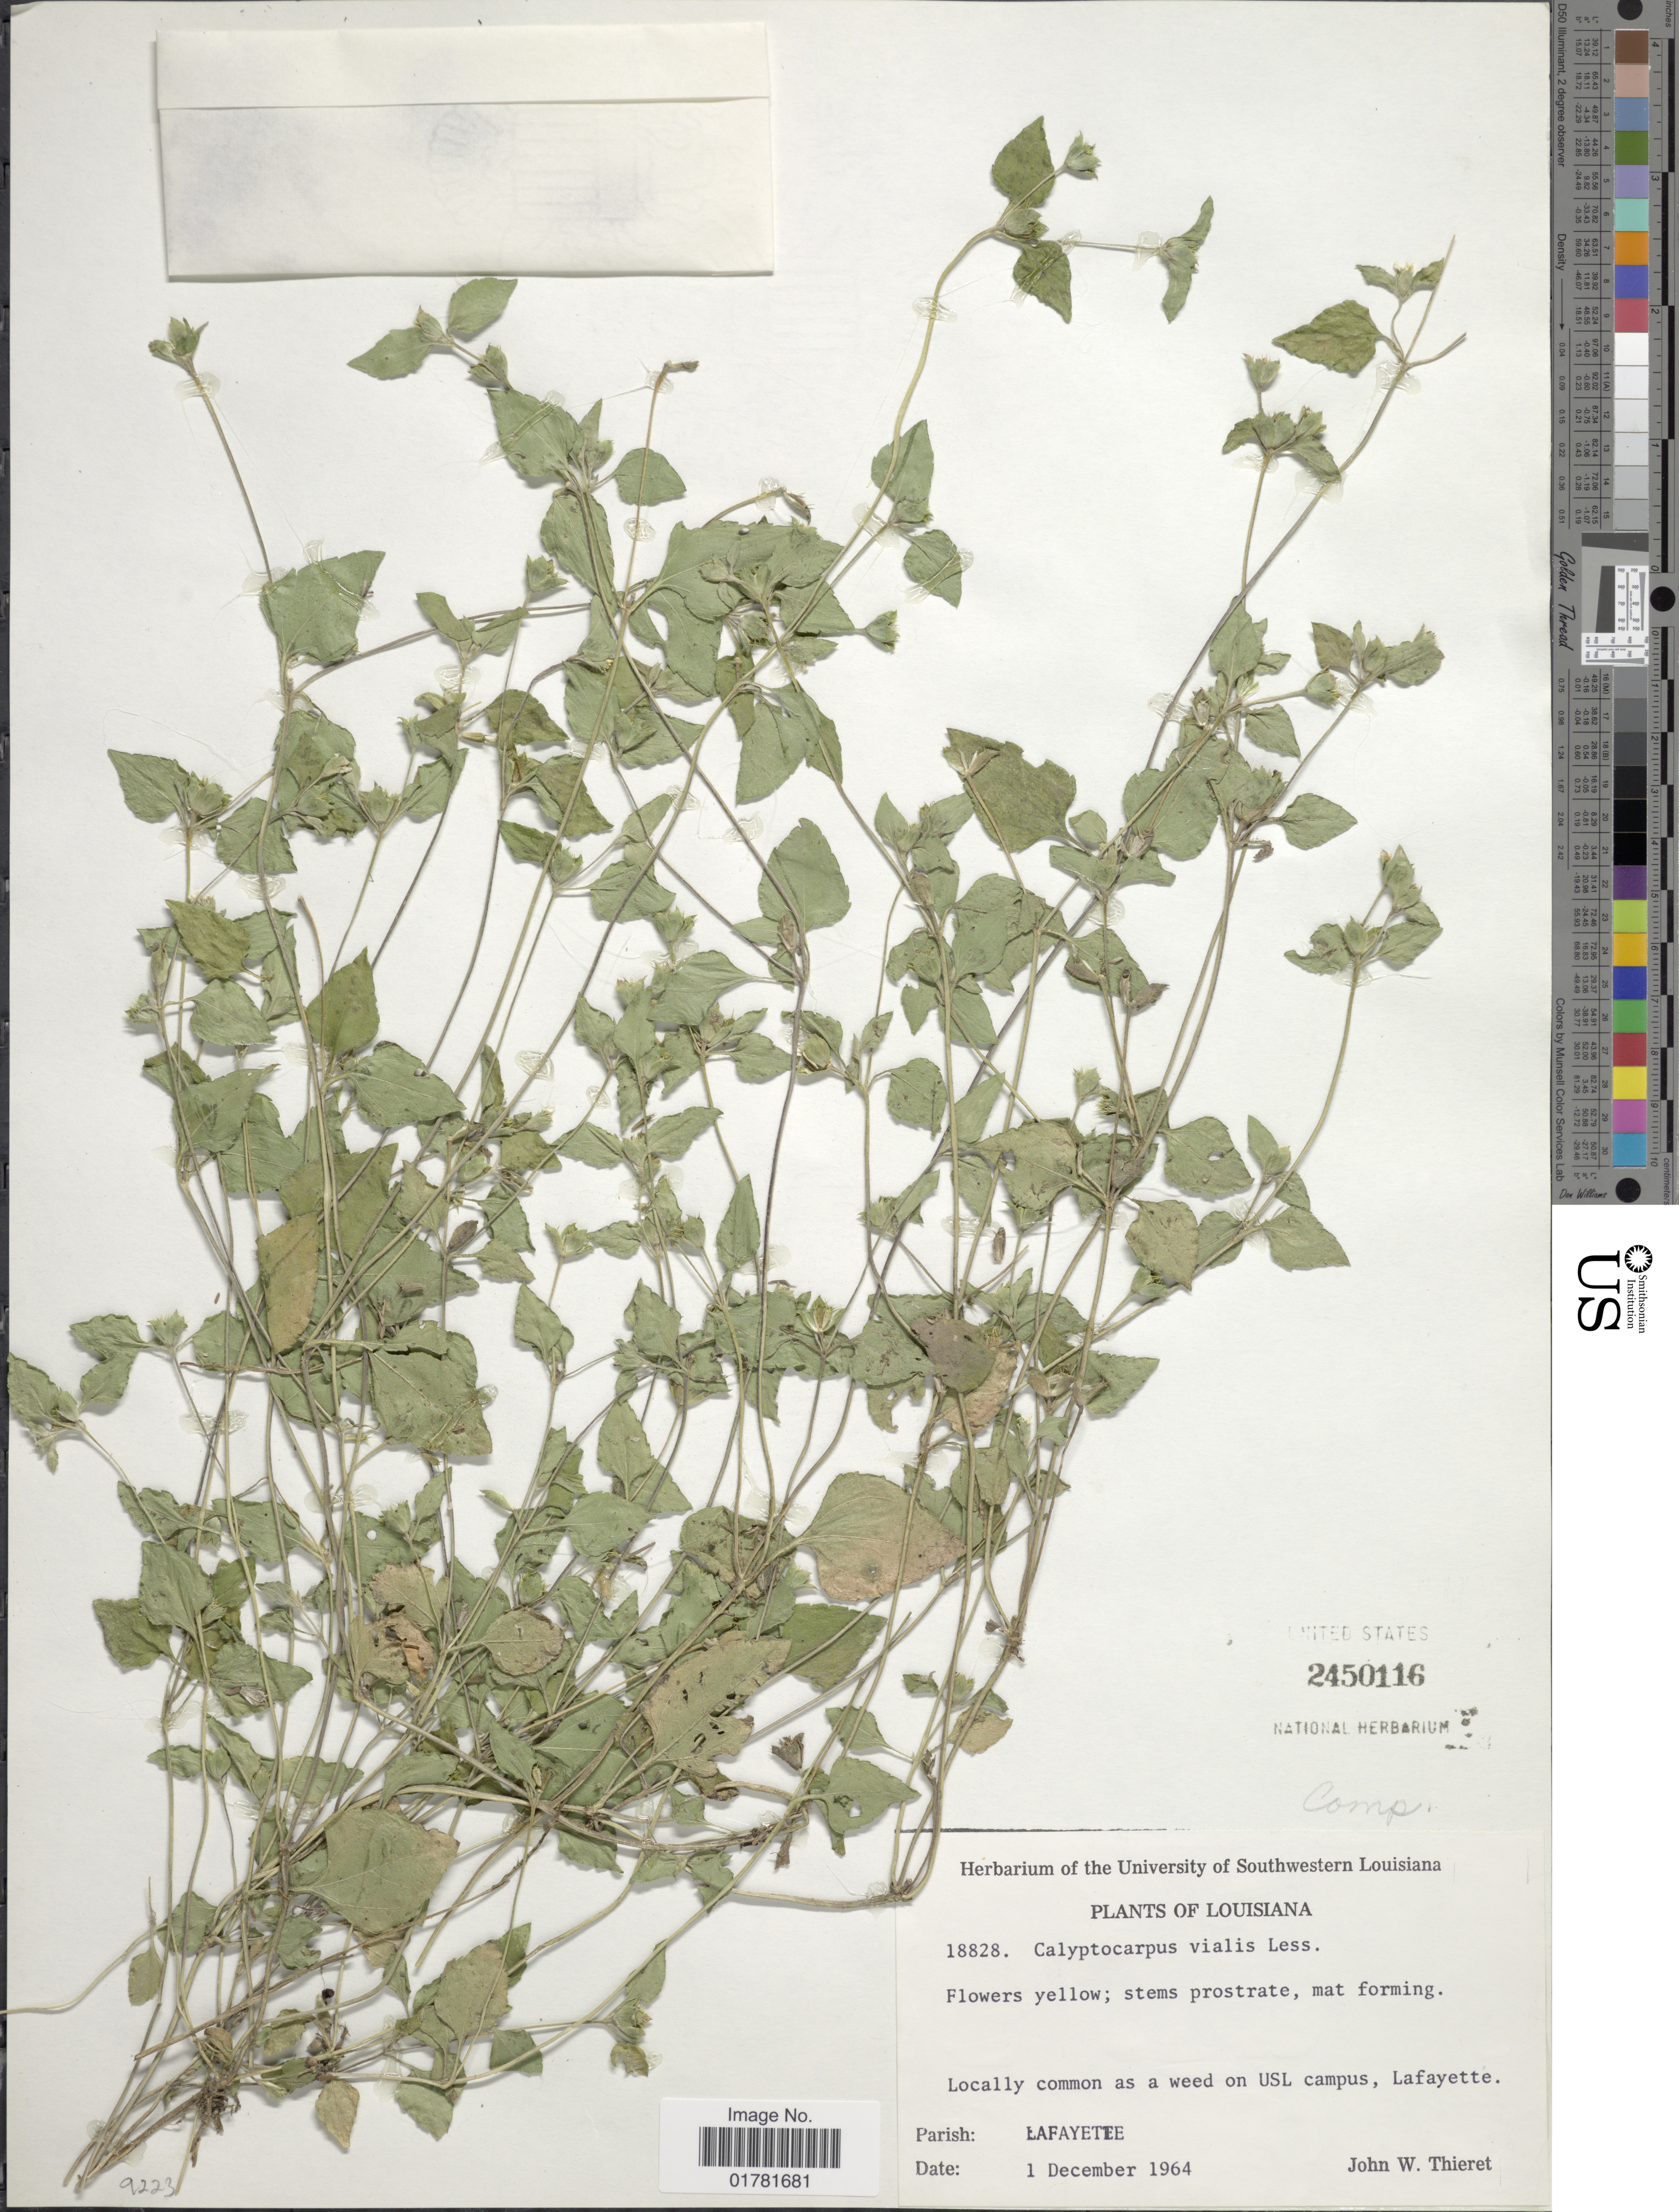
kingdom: Plantae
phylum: Tracheophyta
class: Magnoliopsida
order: Asterales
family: Asteraceae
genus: Calyptocarpus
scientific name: Calyptocarpus vialis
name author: Less.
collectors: J. W. Thieret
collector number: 18828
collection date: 1964-12-01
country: United States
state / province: Louisiana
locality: Locally common as a weed on USL campus, Lafayette, Parish: Lafayette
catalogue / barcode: US 2450116